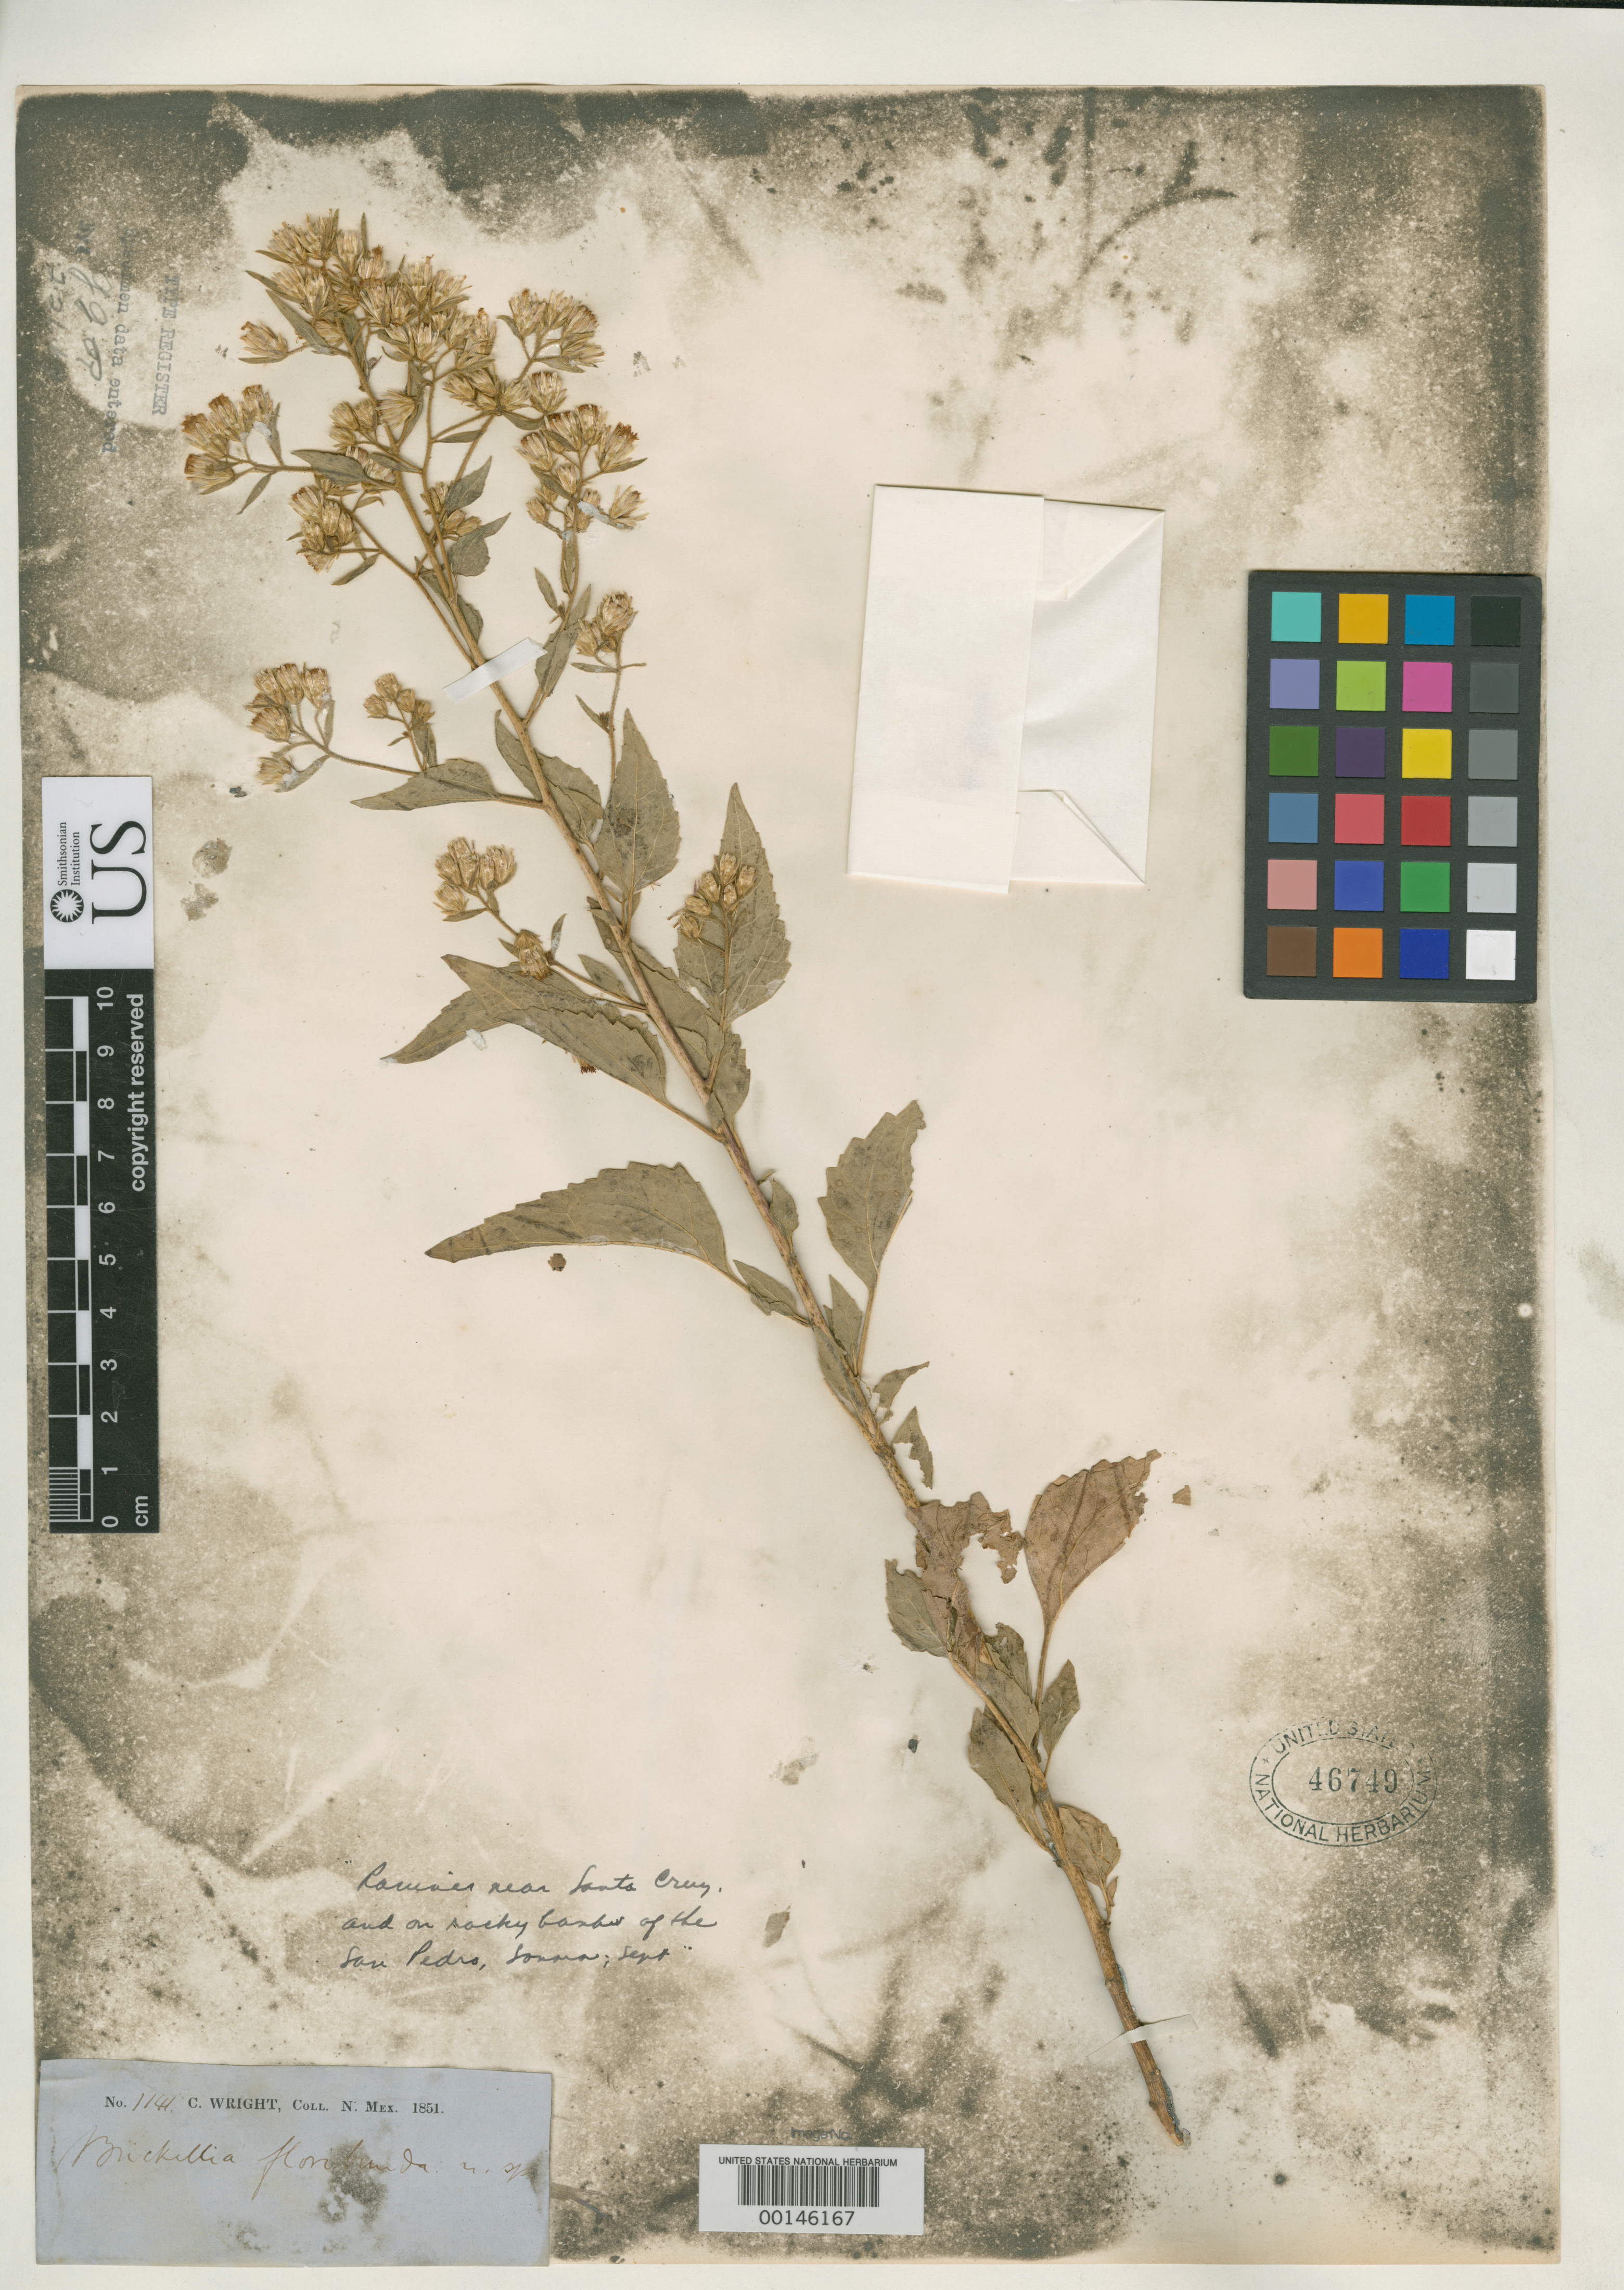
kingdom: Plantae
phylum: Tracheophyta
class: Magnoliopsida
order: Asterales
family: Asteraceae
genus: Brickellia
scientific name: Brickellia floribunda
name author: A. Gray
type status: Type Collection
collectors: C. Wright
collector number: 1141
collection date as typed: Sep 1851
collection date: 1851-09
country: Mexico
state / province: Sonora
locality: Santa Cruz; San Pedro River.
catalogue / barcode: US 46749